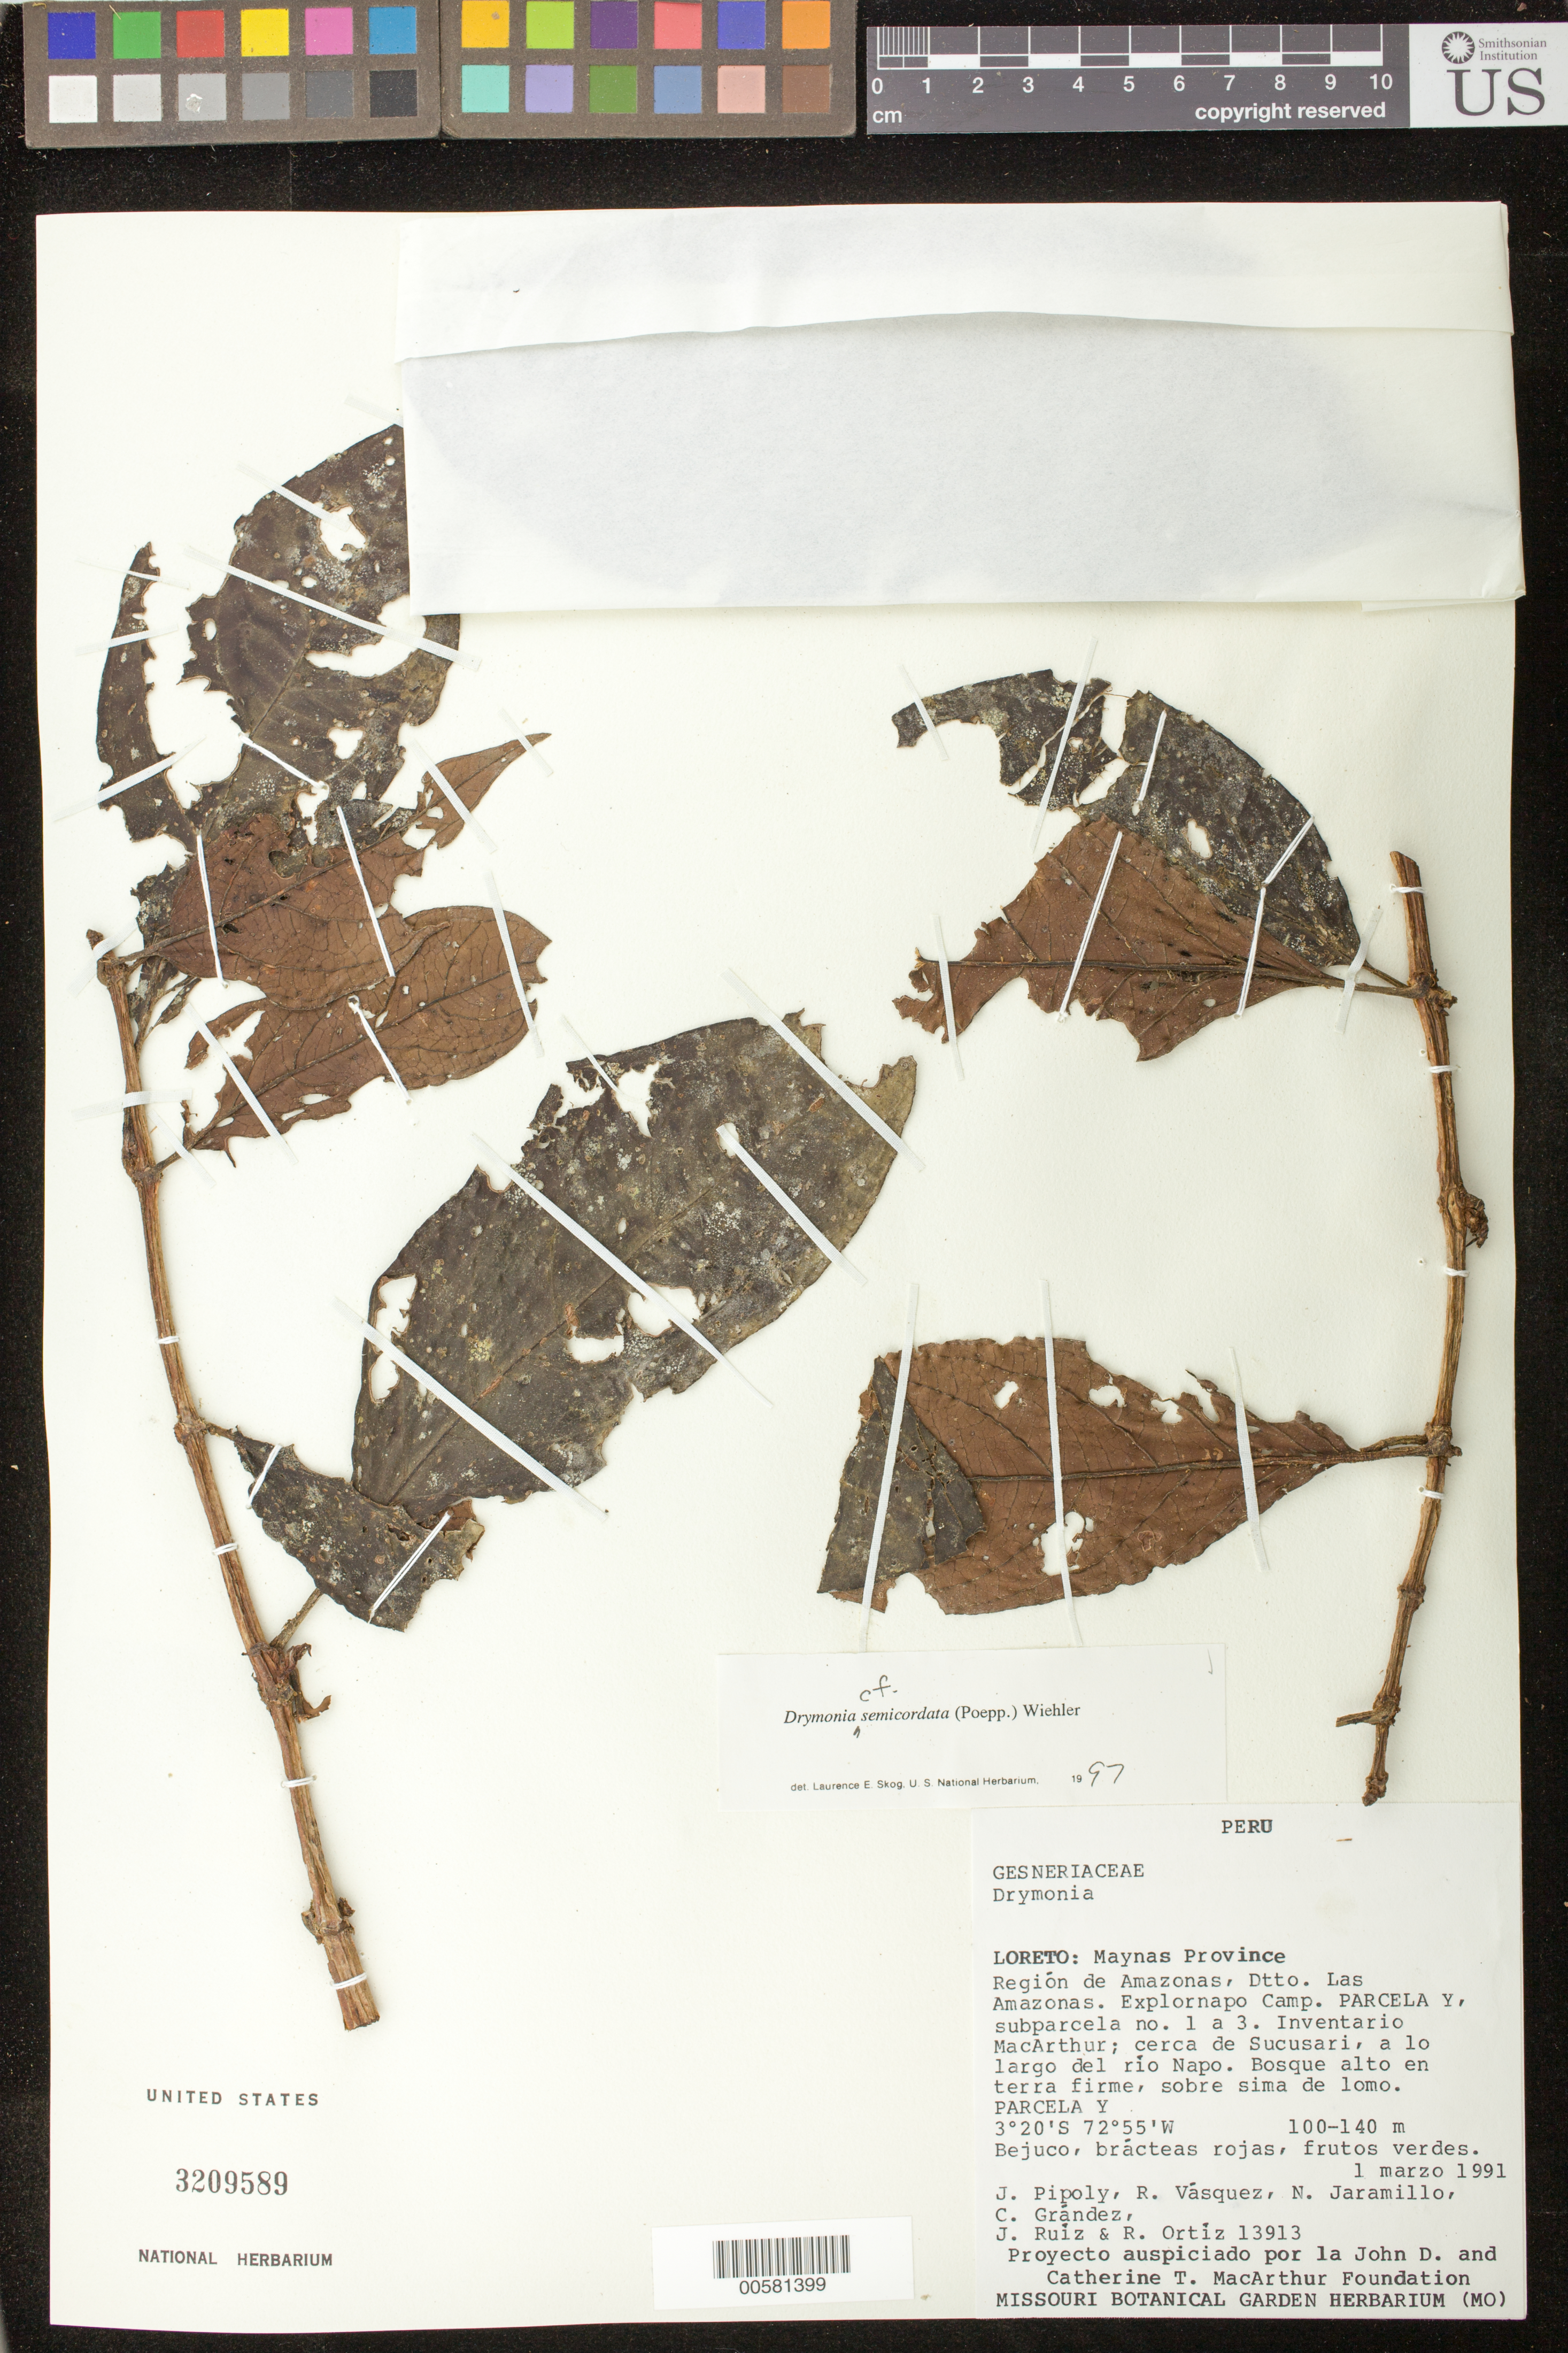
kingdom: Plantae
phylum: Tracheophyta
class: Magnoliopsida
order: Lamiales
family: Gesneriaceae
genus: Drymonia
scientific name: Drymonia semicordata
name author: (Poepp.) Wiehler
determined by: Skog, Laurence E.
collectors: J. J. Pipoly & et al.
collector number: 13913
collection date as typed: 01 Mar 1991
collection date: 1991-03-01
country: Peru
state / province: Loreto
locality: Prov. Maynas; región de Amazonas, Dtto. Las Amazonas; Explornapo Camp, Parcela Y, subparcela no. 1 a 3; Inventario MacArthur, cerca de Sucusari, a lo largo del río Napo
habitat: Bosque alto en terra firme, sobre sima de lomo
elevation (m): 100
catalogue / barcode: US 3209589